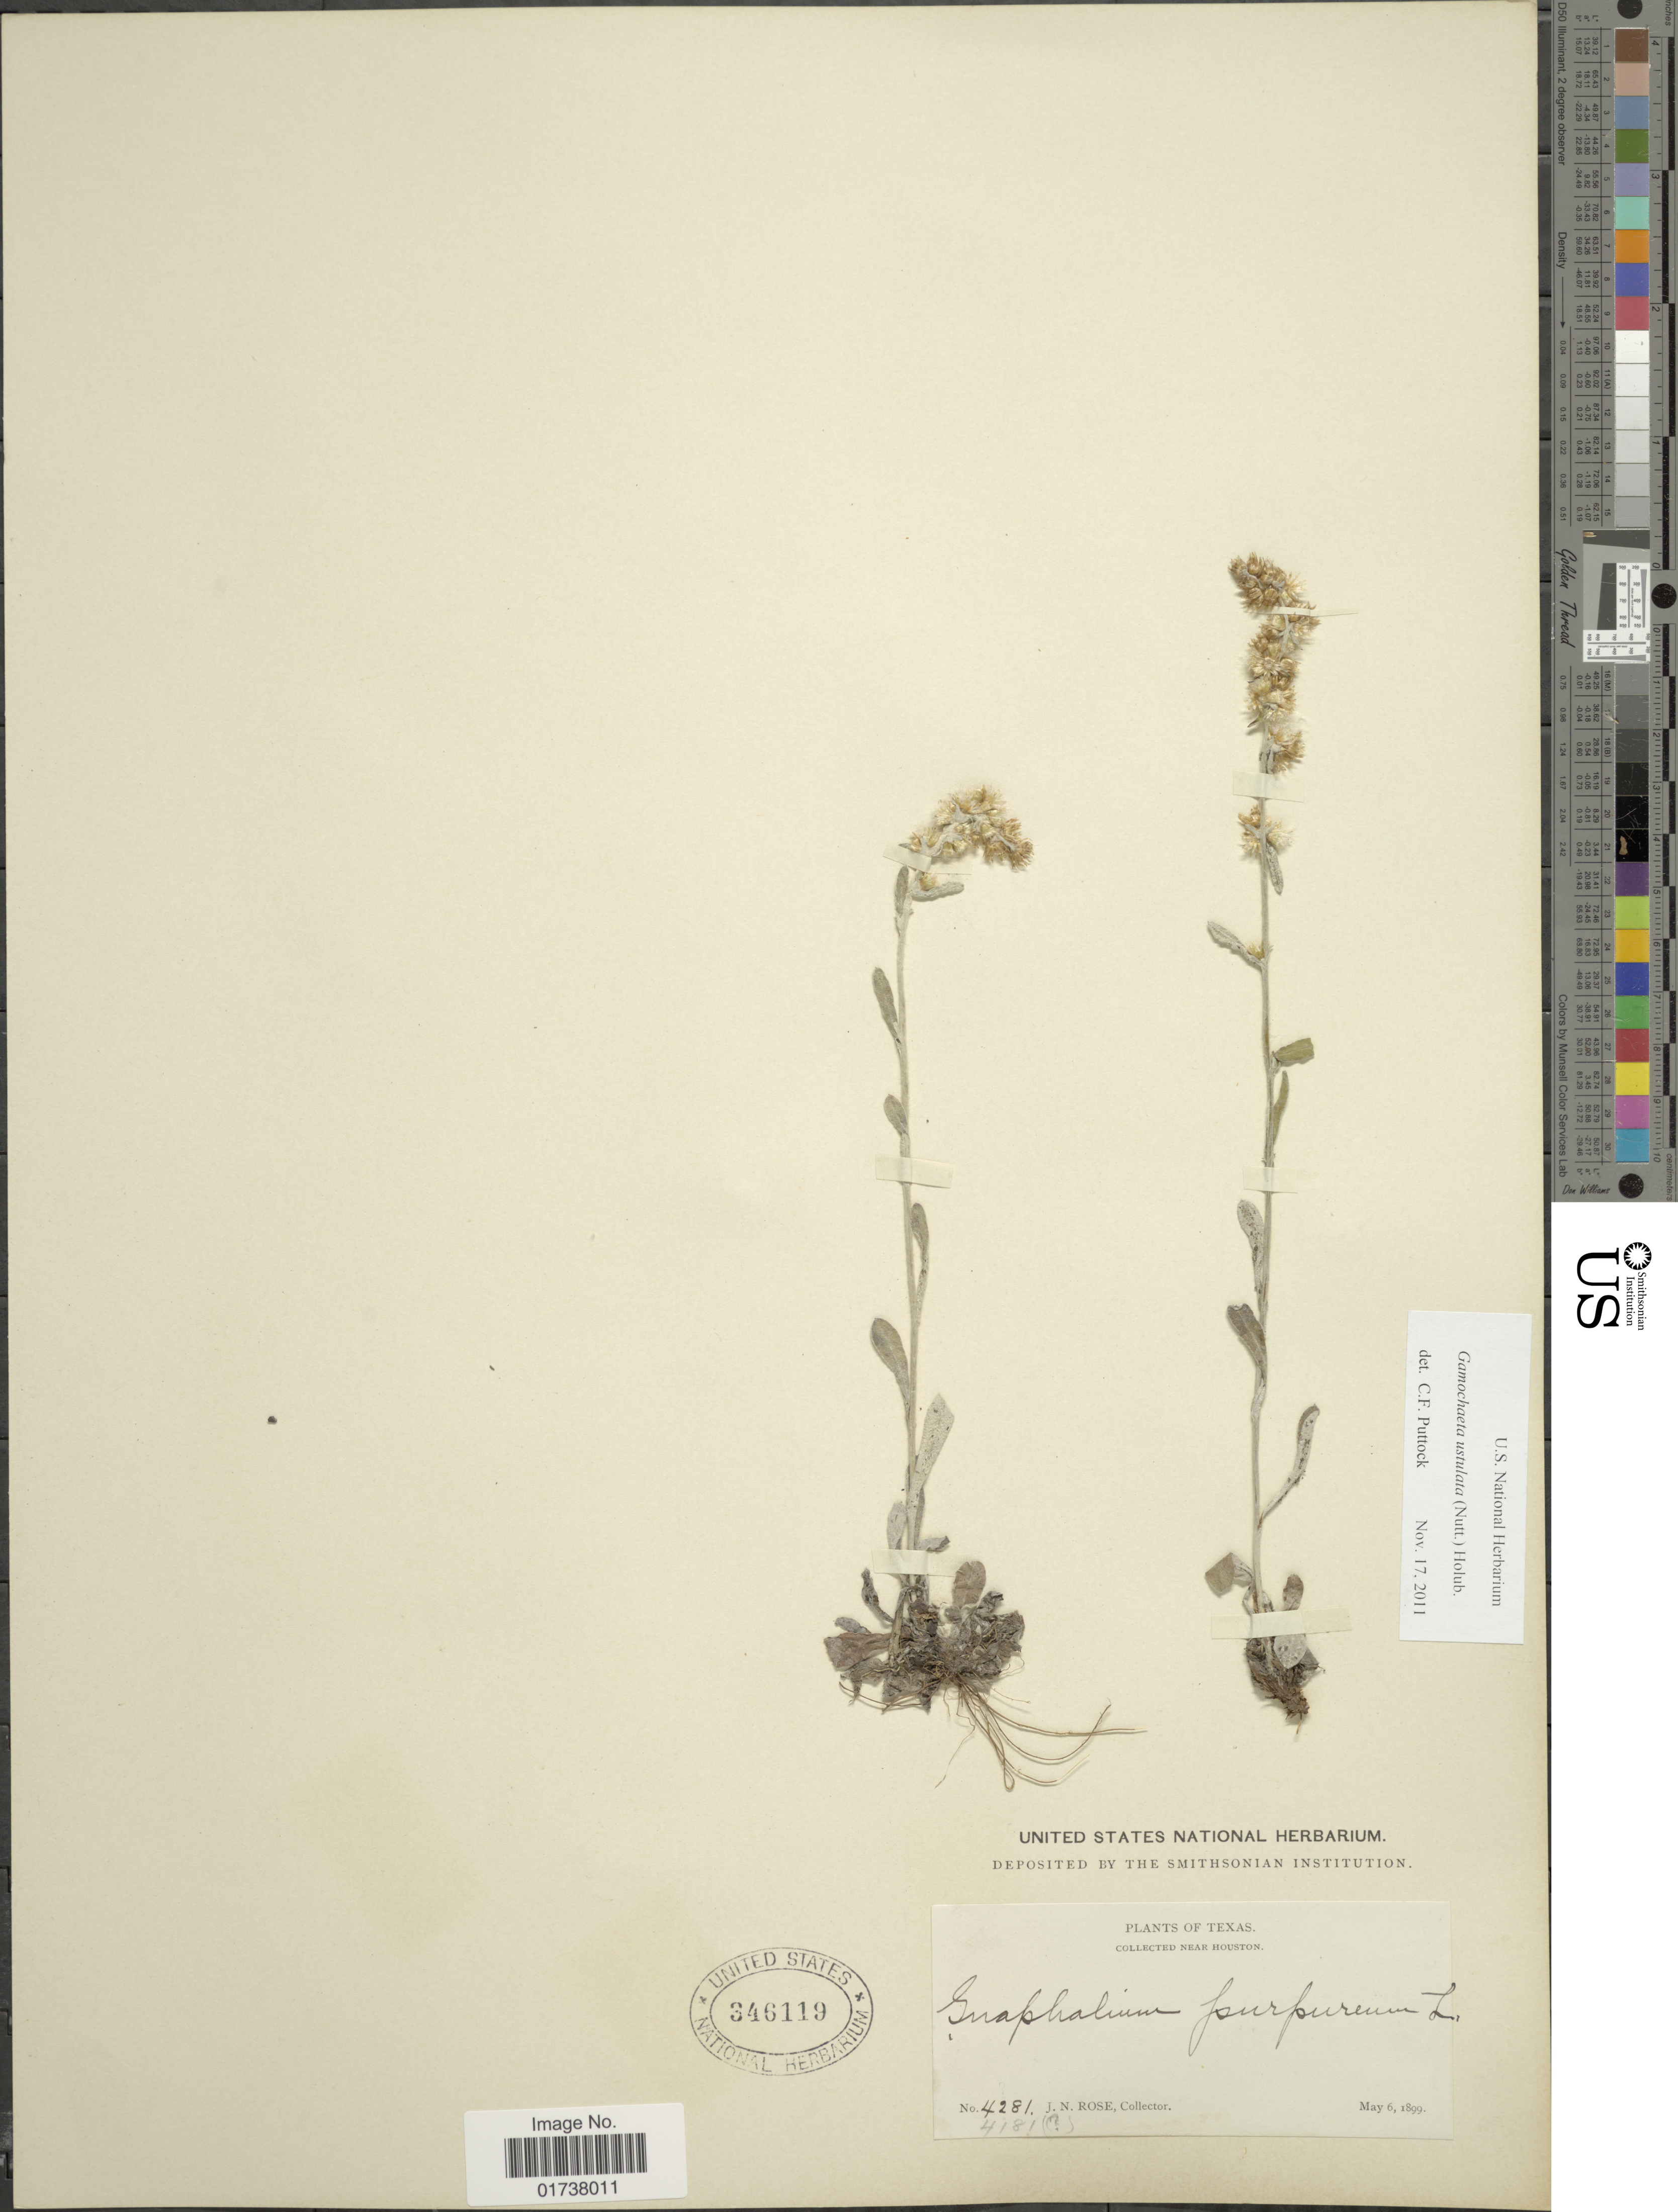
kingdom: Plantae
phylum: Tracheophyta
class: Magnoliopsida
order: Asterales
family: Asteraceae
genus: Gamochaeta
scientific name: Gamochaeta purpurea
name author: (L.) Cabrera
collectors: J. N. Rose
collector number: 4281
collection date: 1899-05-06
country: United States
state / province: Texas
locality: Near Houston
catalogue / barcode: US 346119